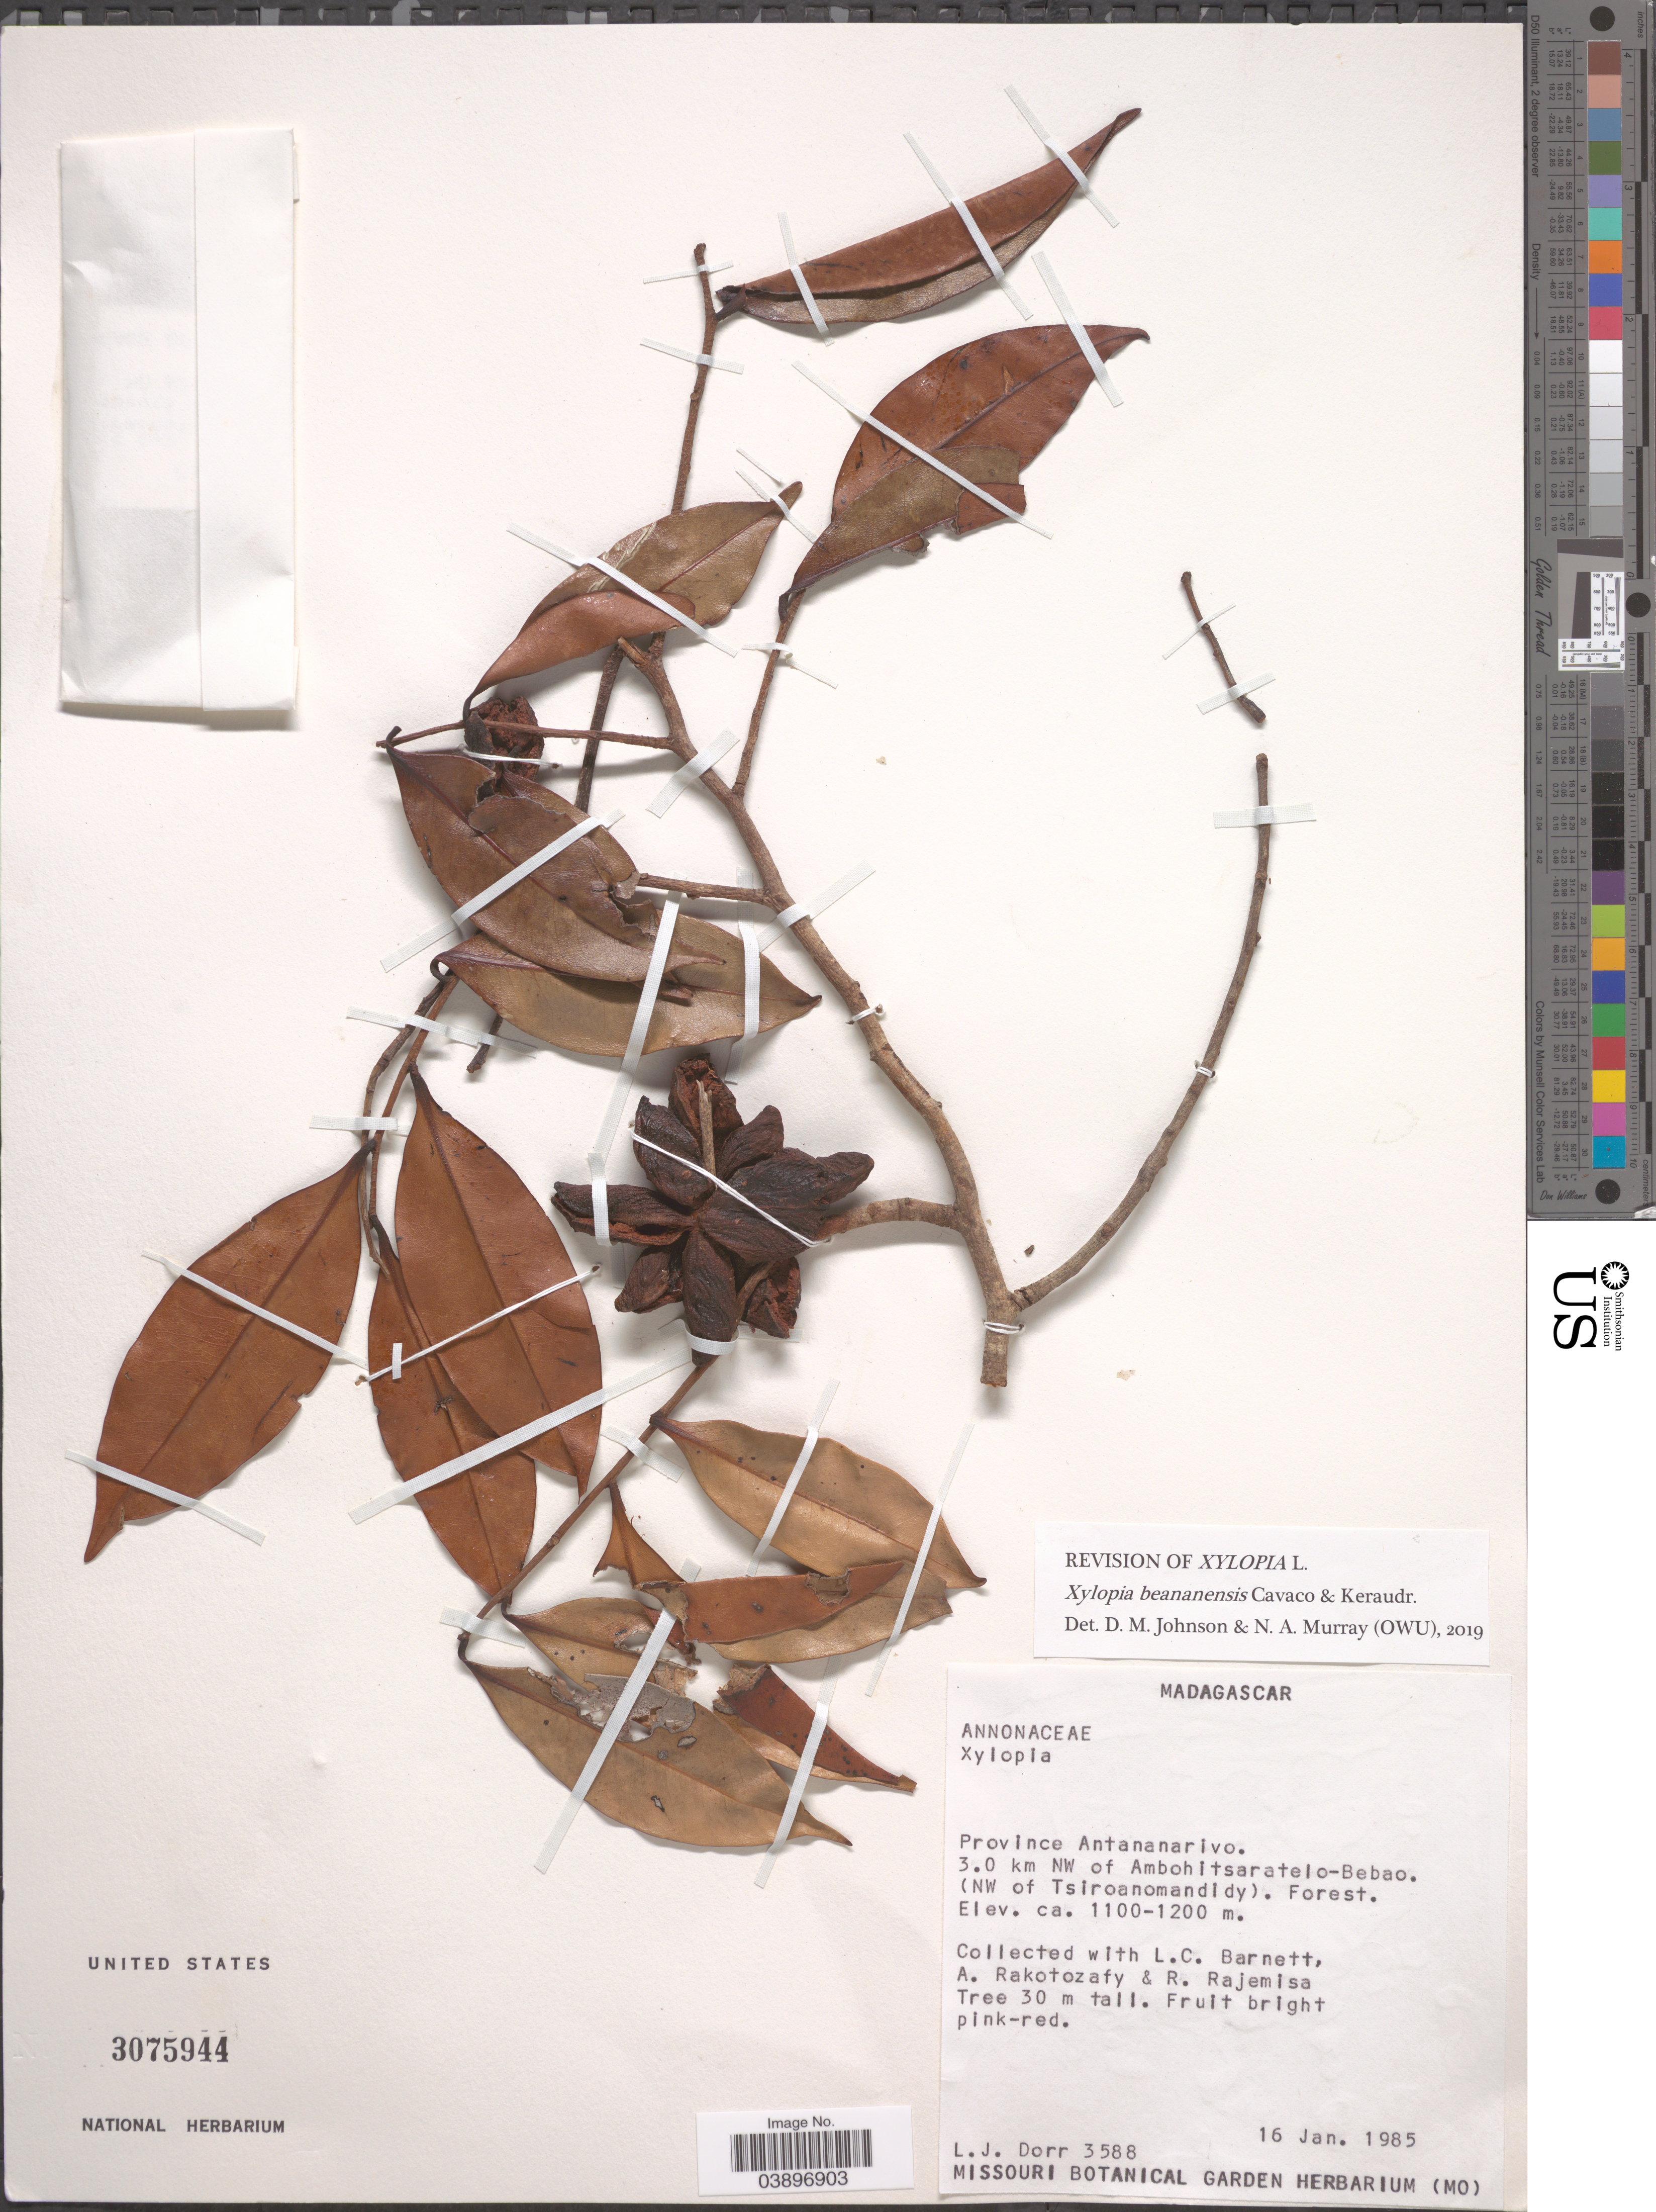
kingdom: Plantae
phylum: Tracheophyta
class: Magnoliopsida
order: Magnoliales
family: Annonaceae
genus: Xylopia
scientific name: Xylopia beananensis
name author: Cavaco & Keraudren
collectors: L. J. Dorr, L. C. Barnett, A. Rakotozafy & R. Rajemisa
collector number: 3588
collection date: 1985-01-16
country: Madagascar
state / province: Bongolava / Menabe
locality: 3.0 km NW of Ambohitsaratelo-Bebao. (NW of Tsiroanomandidy).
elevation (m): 1100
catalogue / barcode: US 3075944